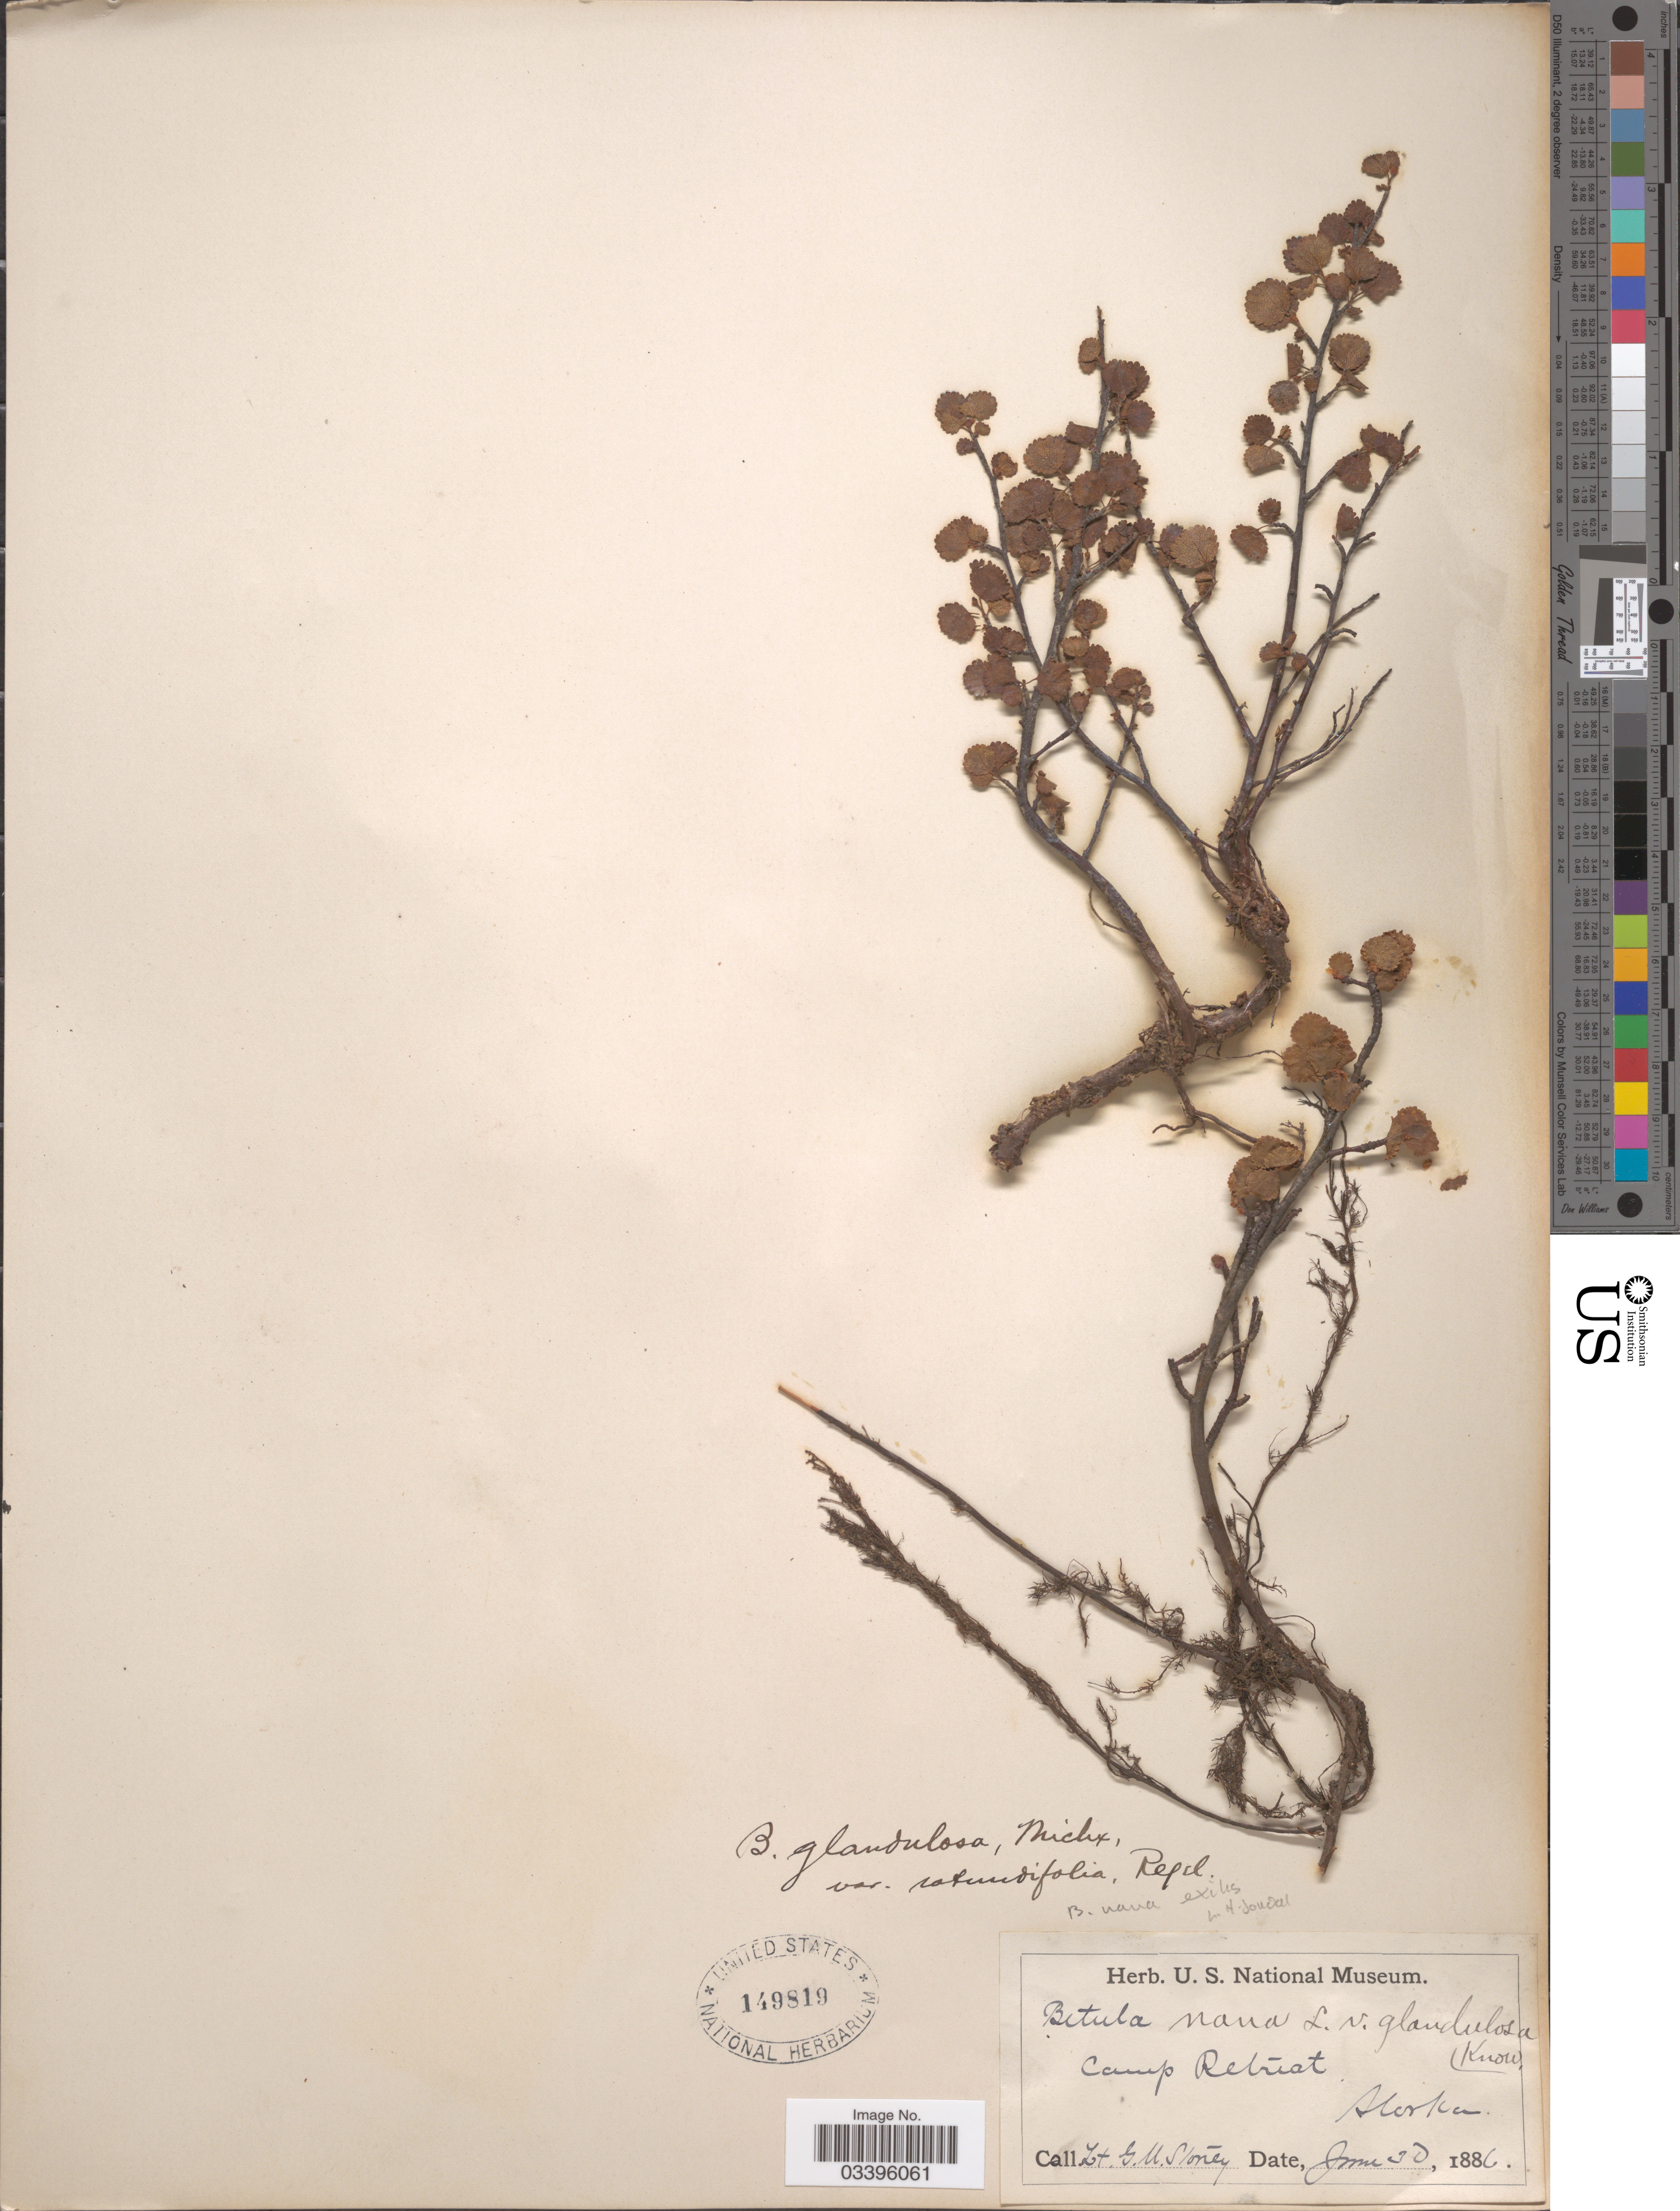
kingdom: Plantae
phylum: Tracheophyta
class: Magnoliopsida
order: Fagales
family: Betulaceae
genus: Betula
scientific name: Betula nana subsp. exilis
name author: L.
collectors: G. Stoney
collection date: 1886-06-30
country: United States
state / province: Alaska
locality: Camp Retreat.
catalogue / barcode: US 149819